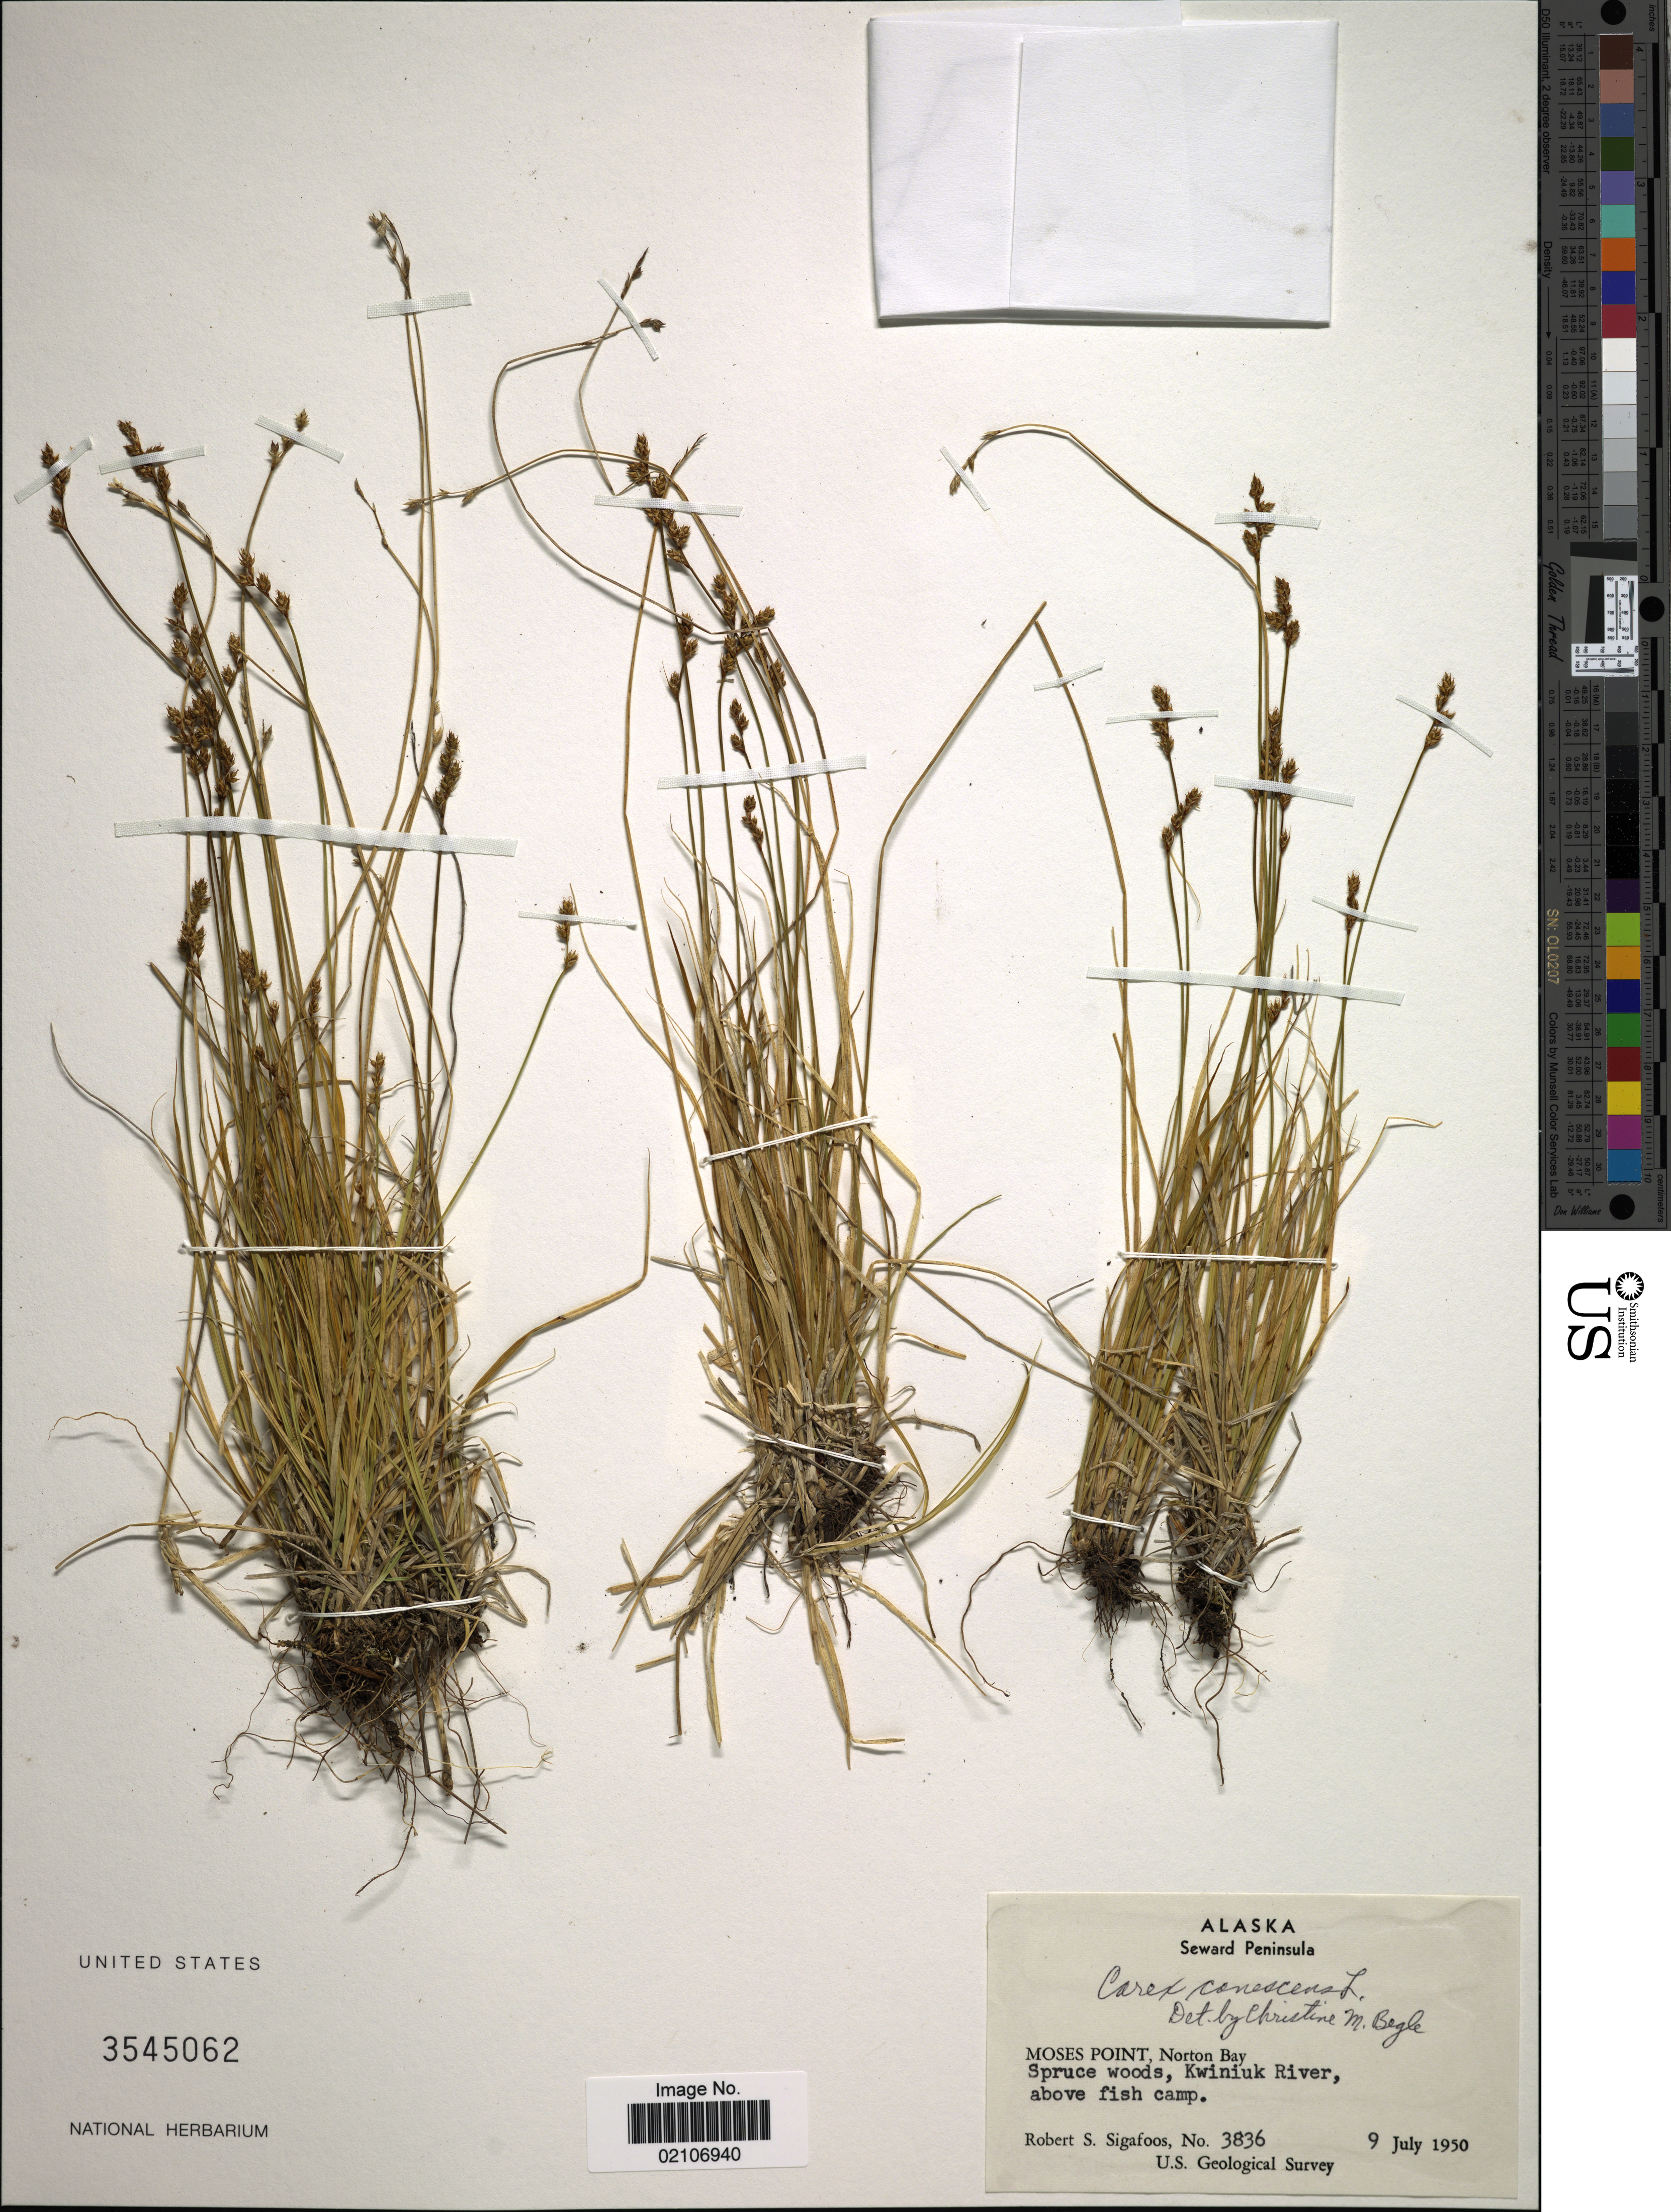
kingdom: Plantae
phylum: Tracheophyta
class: Liliopsida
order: Poales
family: Cyperaceae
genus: Carex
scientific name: Carex canescens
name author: L.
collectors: R. Sigafoos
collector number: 3836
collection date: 1950-07-09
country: United States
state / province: Alaska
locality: Alaska, Seward Peninsula. Moses Point, Norton Bay Spruce woods. Kwiniuk River above fish camp.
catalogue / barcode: US 3545062